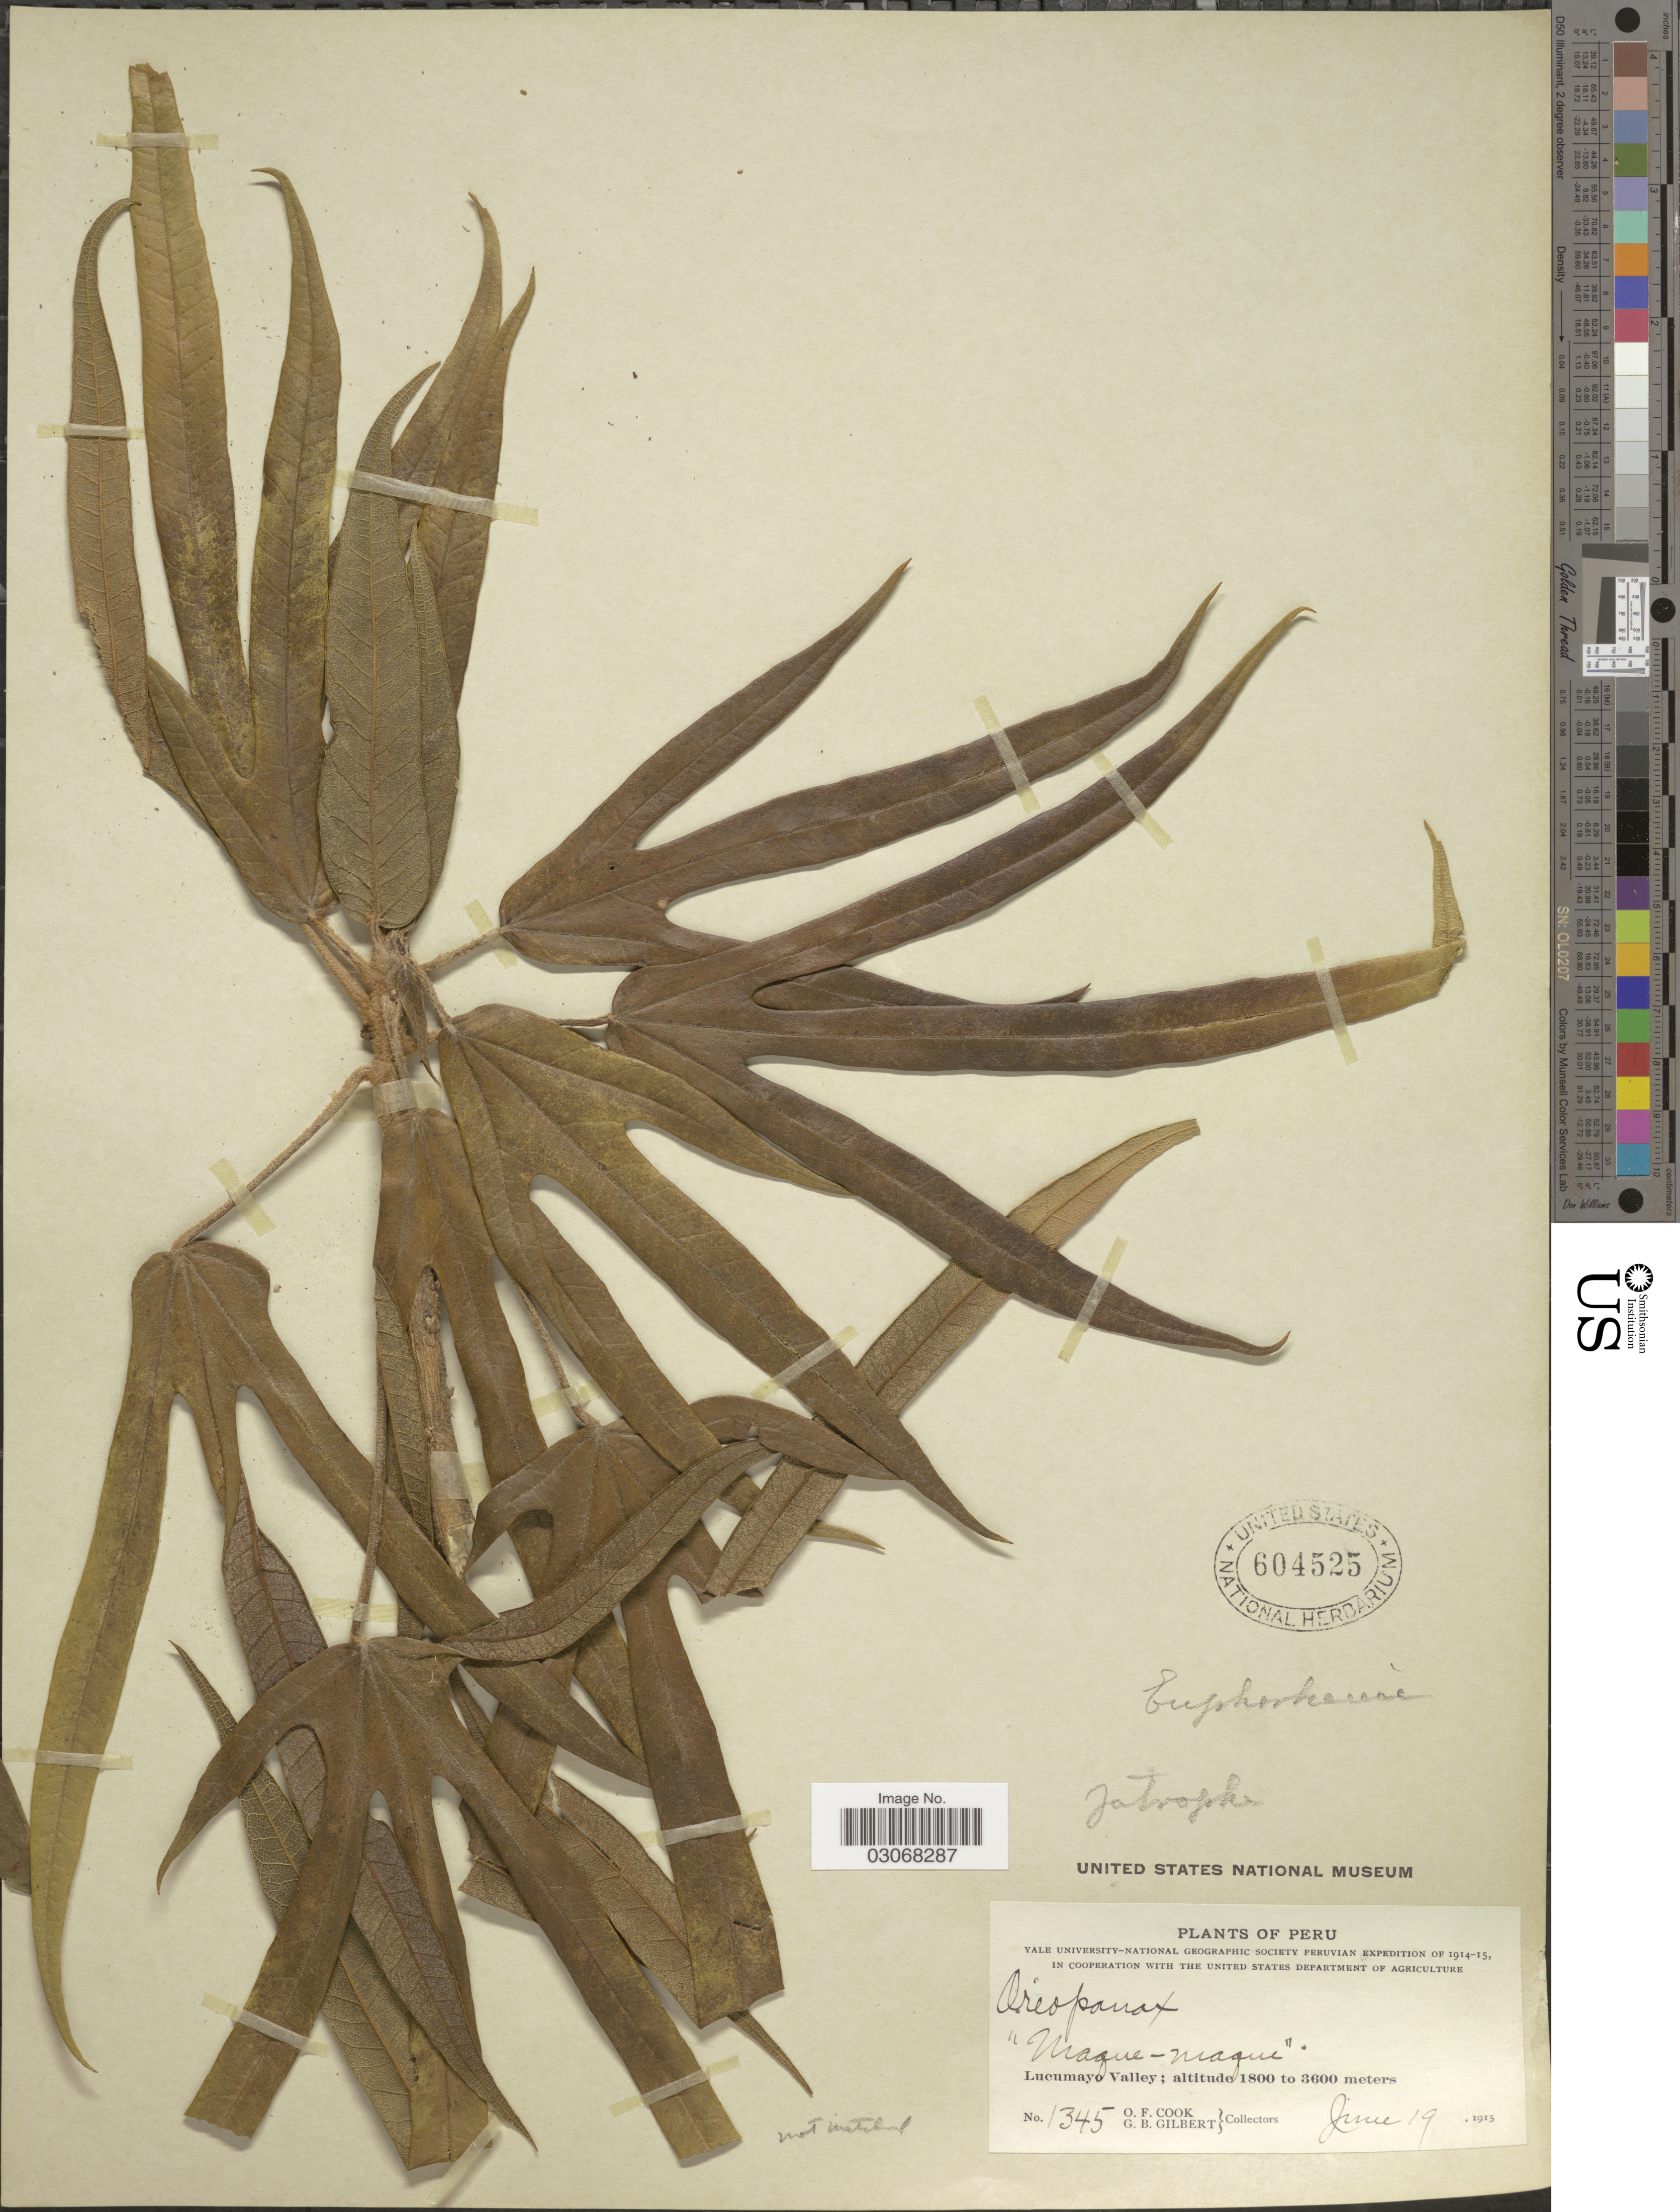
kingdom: Plantae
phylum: Tracheophyta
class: Magnoliopsida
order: Apiales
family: Araliaceae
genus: Oreopanax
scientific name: Oreopanax sp.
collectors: O. F. Cook & G. B. Gilbert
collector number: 1345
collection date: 1915-06-19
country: Peru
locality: Lucumayo Valley.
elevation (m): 1800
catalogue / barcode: US 604525